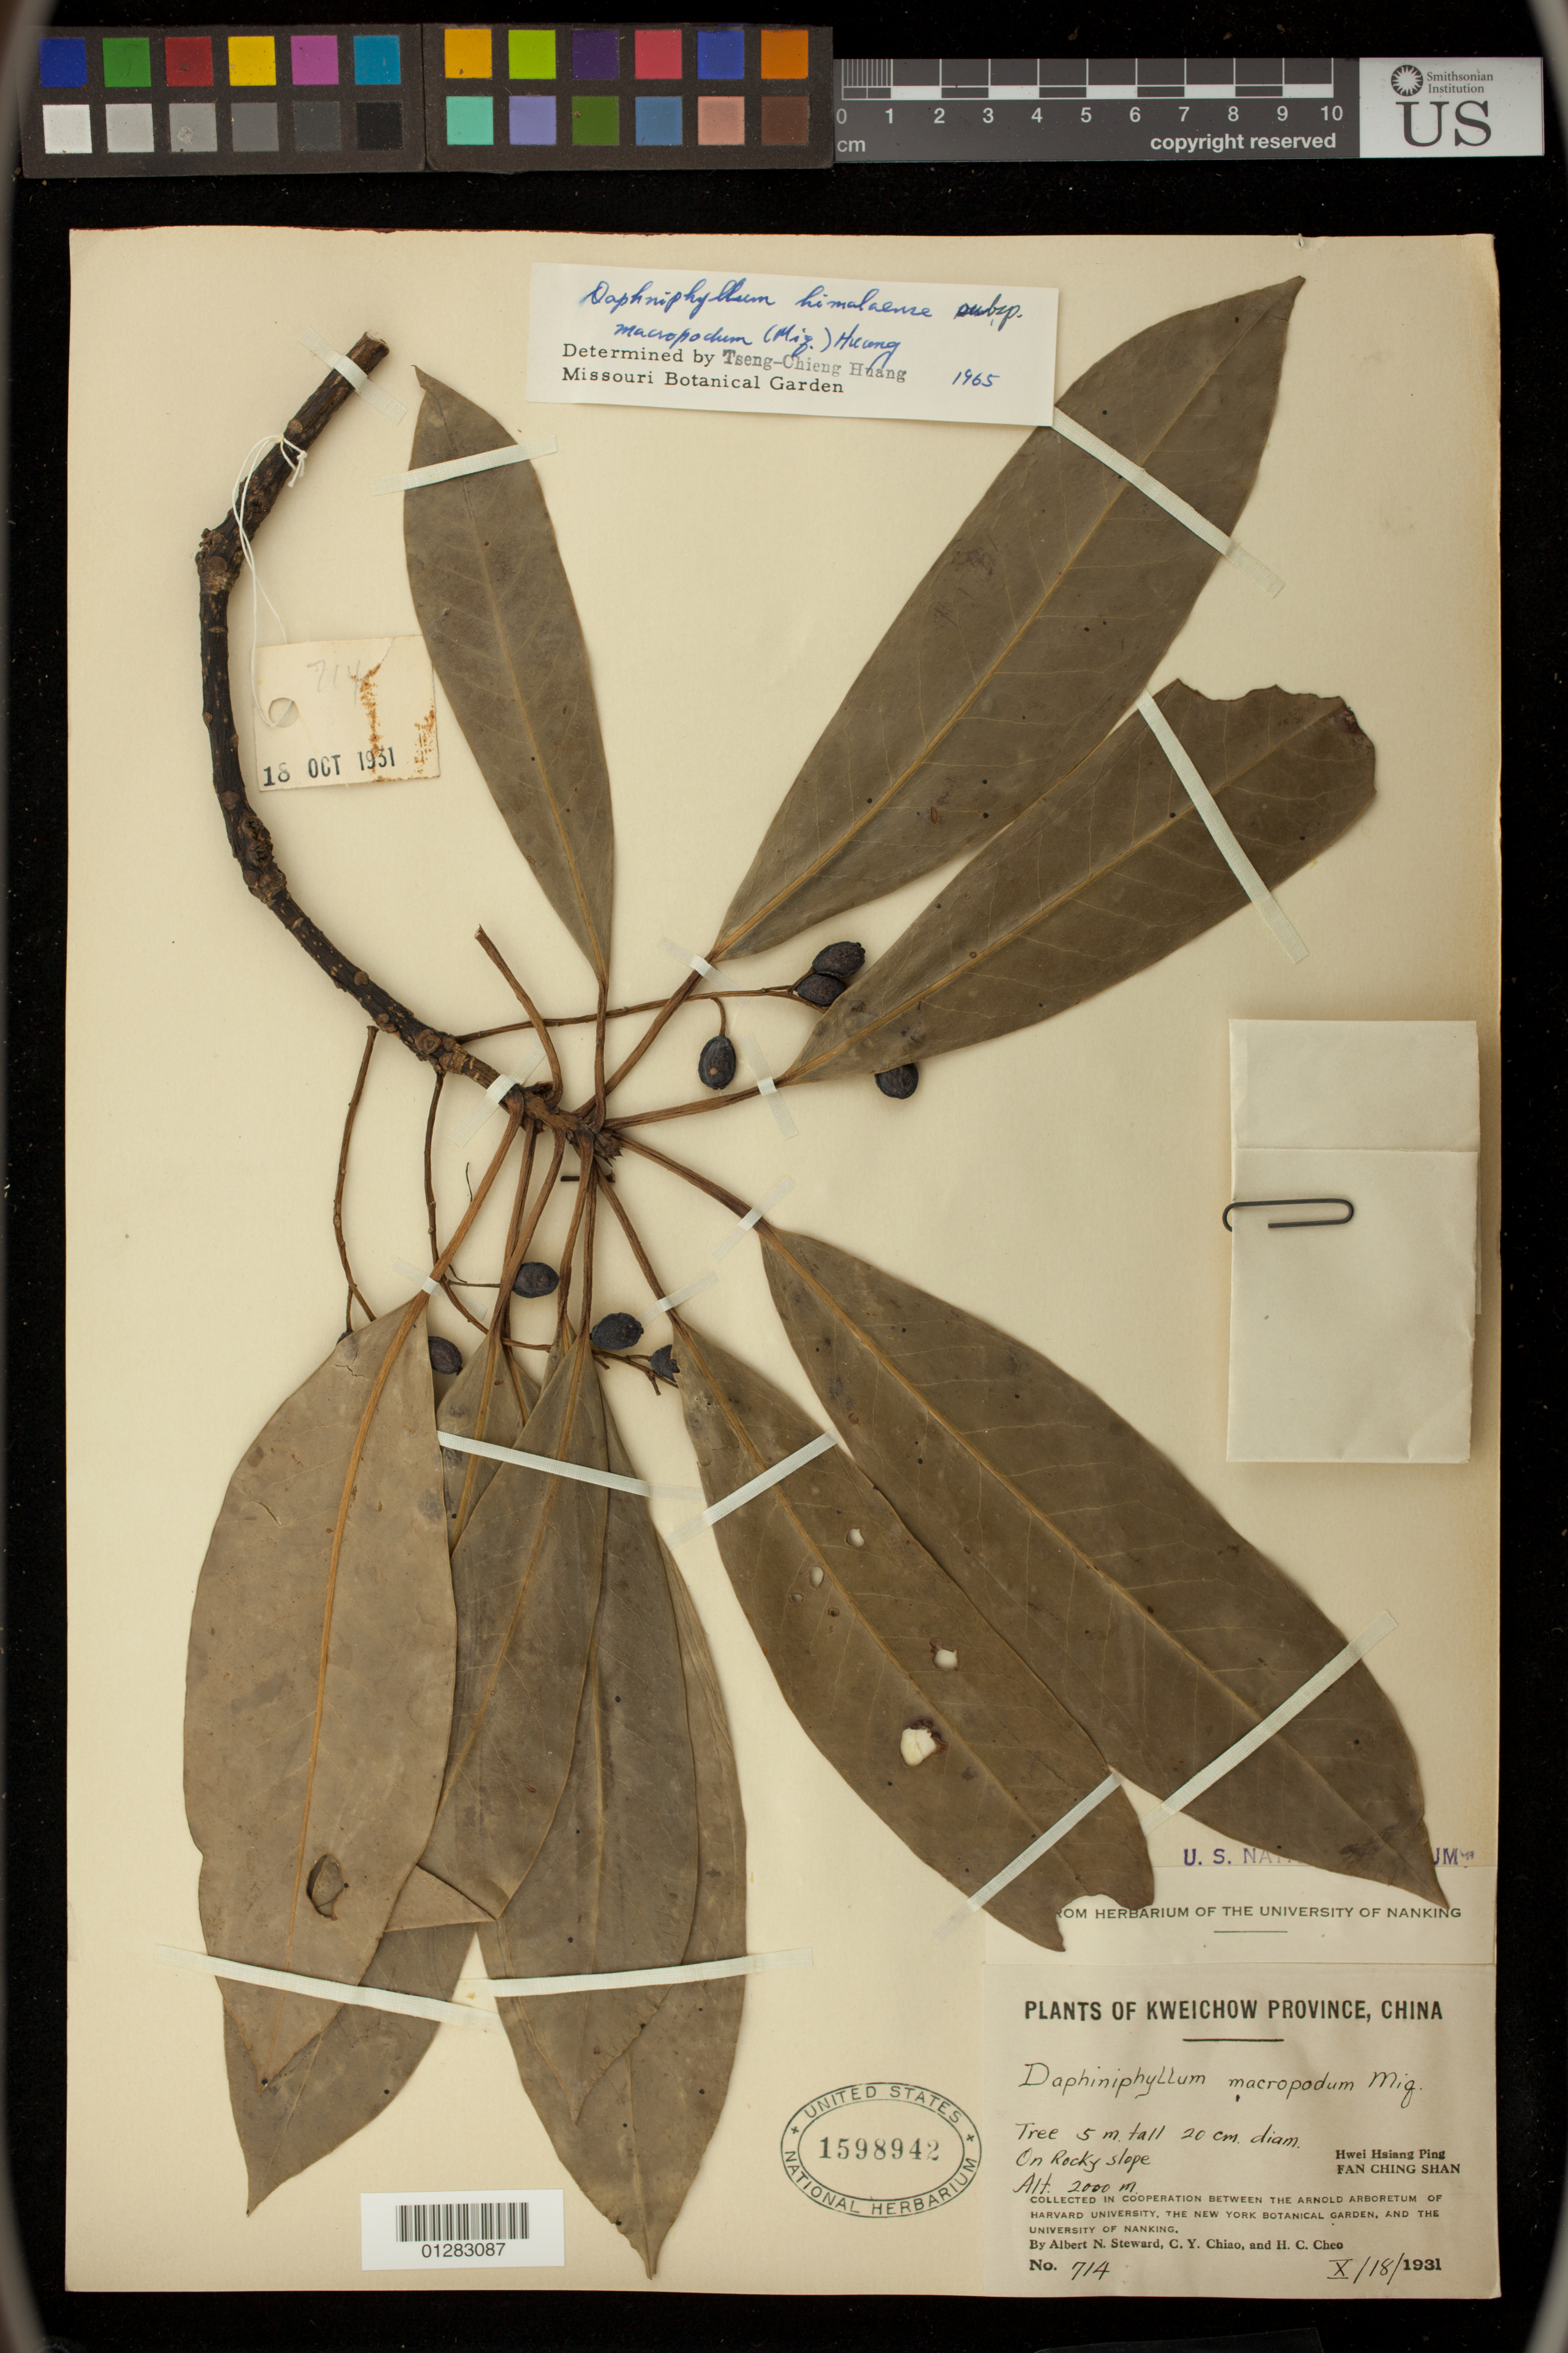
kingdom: Plantae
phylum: Tracheophyta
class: Magnoliopsida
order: Saxifragales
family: Daphniphyllaceae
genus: Daphniphyllum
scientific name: Daphniphyllum himalayense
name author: (Benth.) Müll. Arg.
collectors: A. N. Steward, C. Y. Chiao & H. Cheo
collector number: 714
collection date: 1931-10-18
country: China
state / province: Guizhou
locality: Hwei Hsiang Ping, Fan Ching Shan, Kweichow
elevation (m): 610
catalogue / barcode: US 1598942